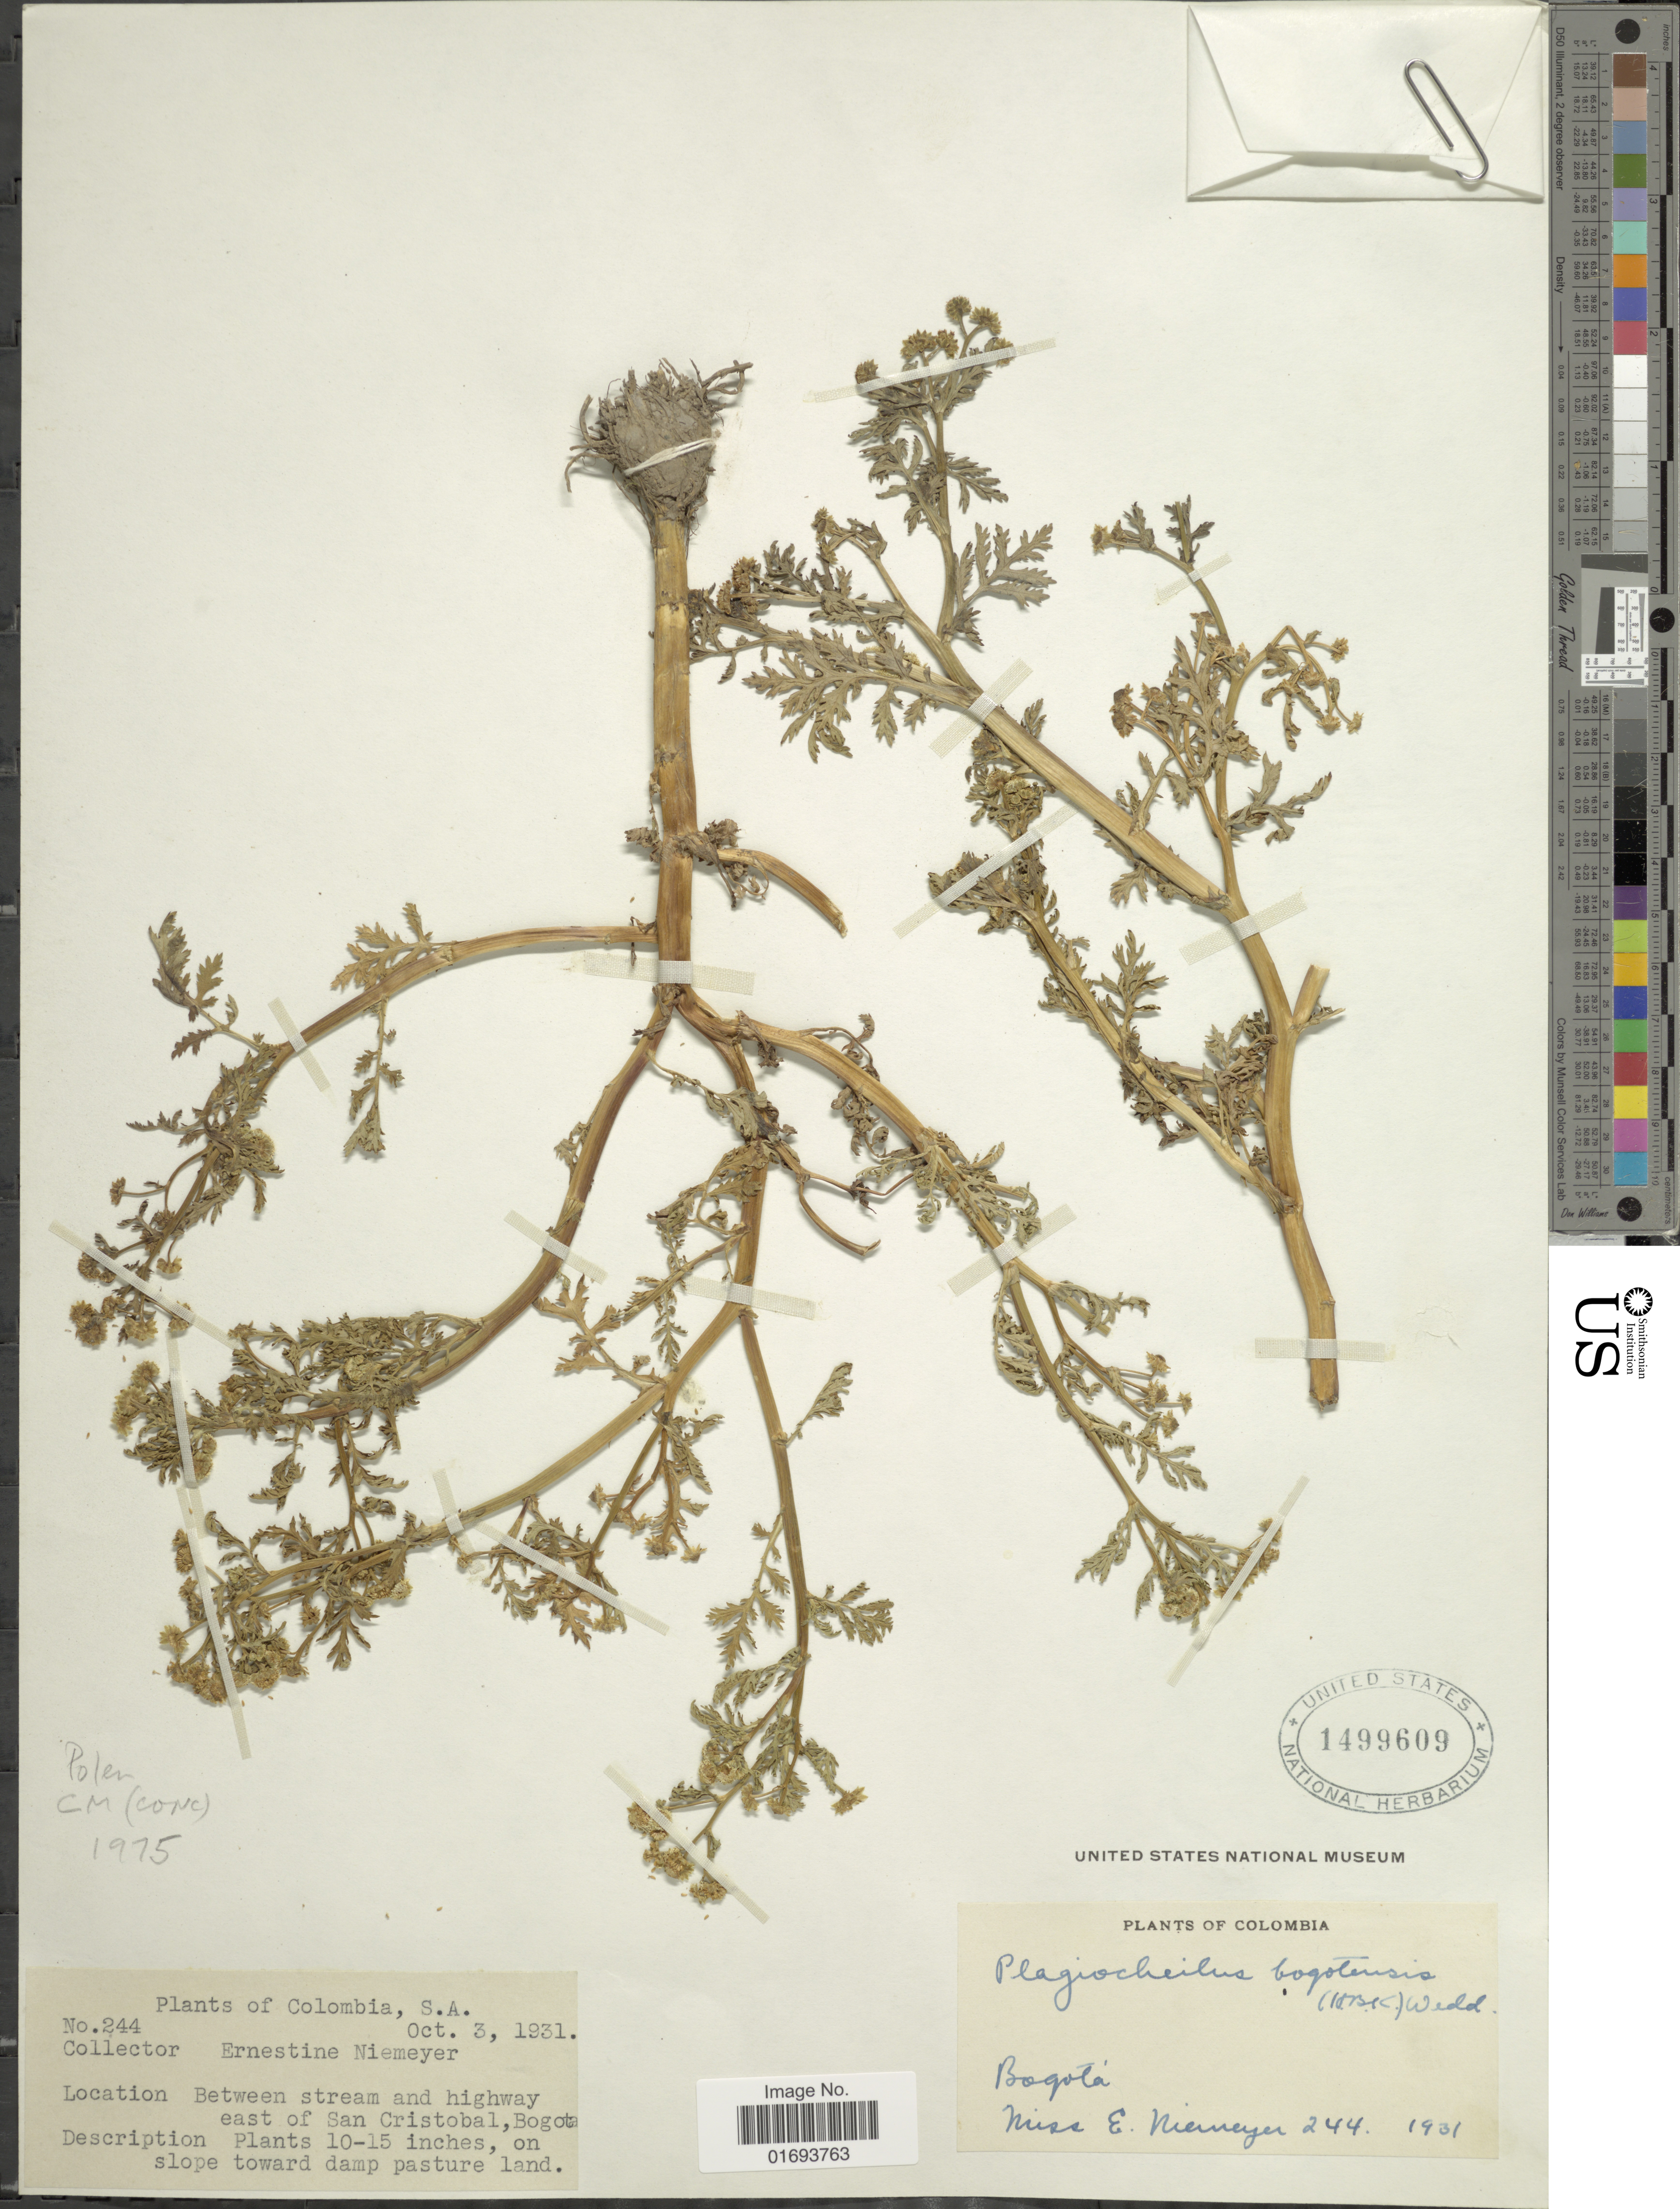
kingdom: Plantae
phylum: Tracheophyta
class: Magnoliopsida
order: Asterales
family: Asteraceae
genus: Plagiocheilus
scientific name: Plagiocheilus bogotensis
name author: (Kunth) Wedd.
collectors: E. H. Niemeyer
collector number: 244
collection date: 1931-10-03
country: Colombia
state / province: Bogota D.C.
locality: Between stream and highway east of San Cristobal, Bogota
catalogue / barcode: US 1499609